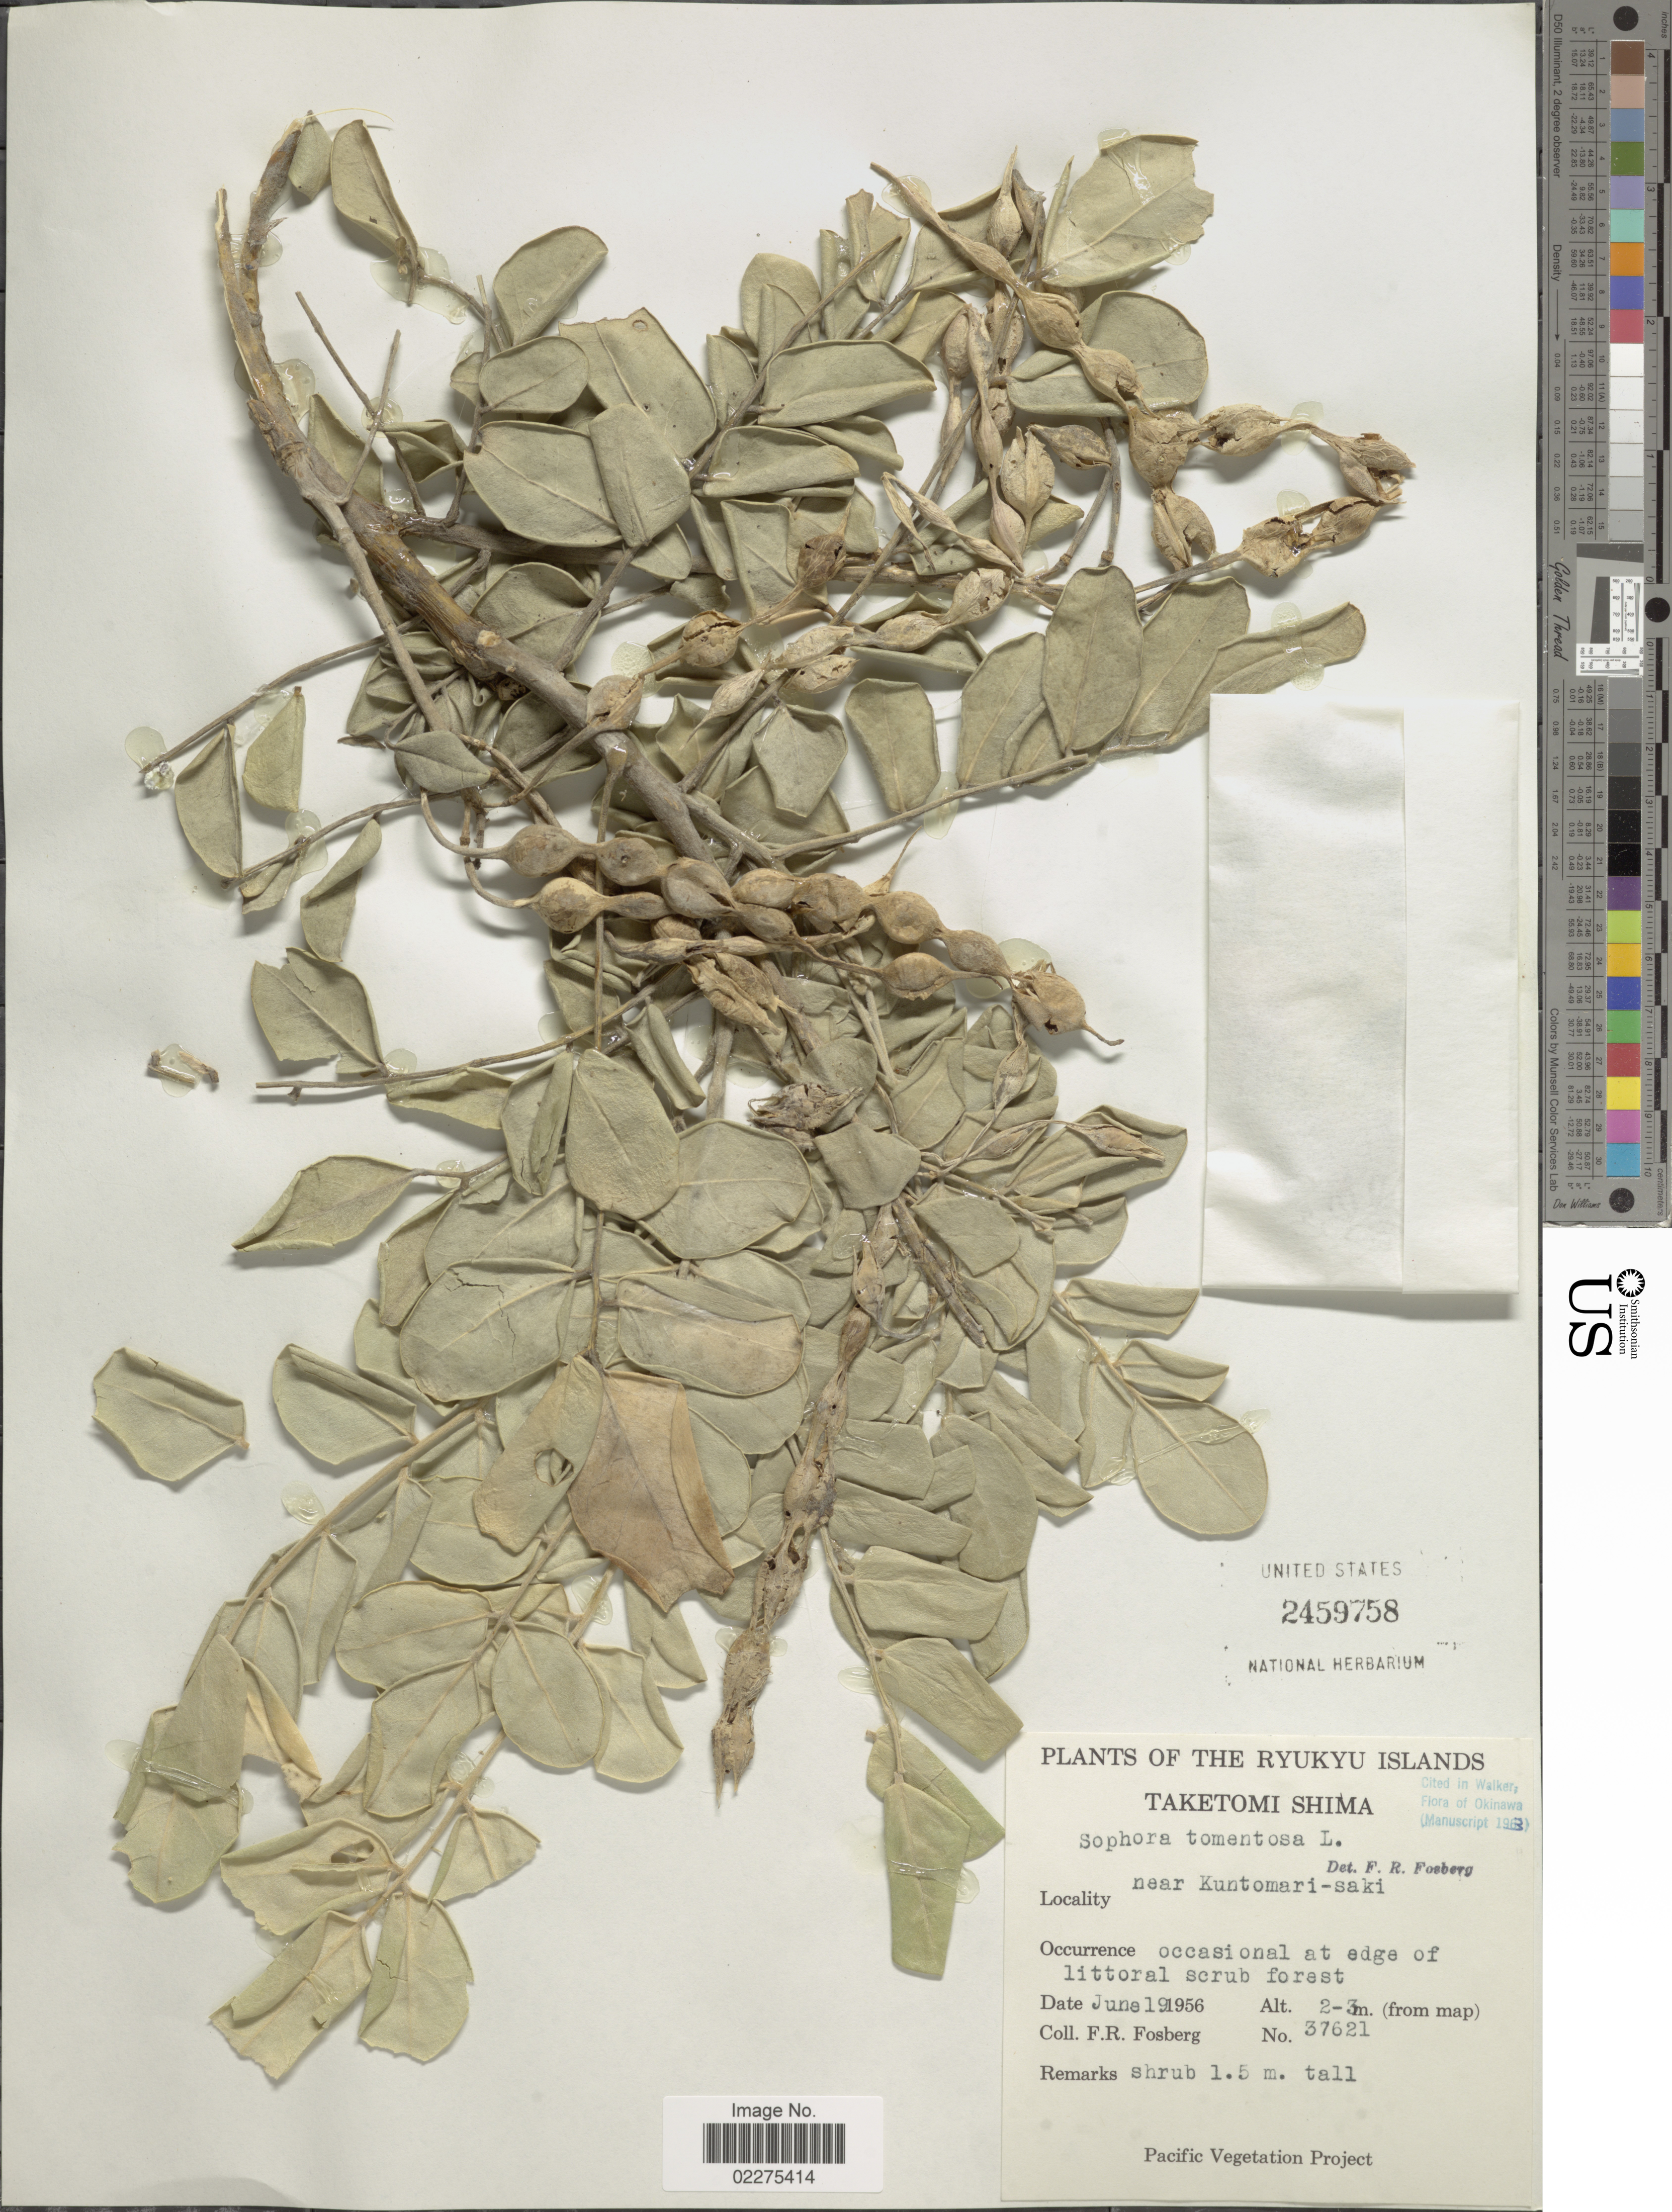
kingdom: Plantae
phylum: Tracheophyta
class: Magnoliopsida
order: Fabales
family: Fabaceae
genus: Sophora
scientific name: Sophora tomentosa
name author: L.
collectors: F. R. Fosberg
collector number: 37621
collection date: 1956-06-19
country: Japan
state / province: Okinawa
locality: The Ryukyu Islands. Taketomi Shima. near Kuntomari-saki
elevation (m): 2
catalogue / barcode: US 2459758